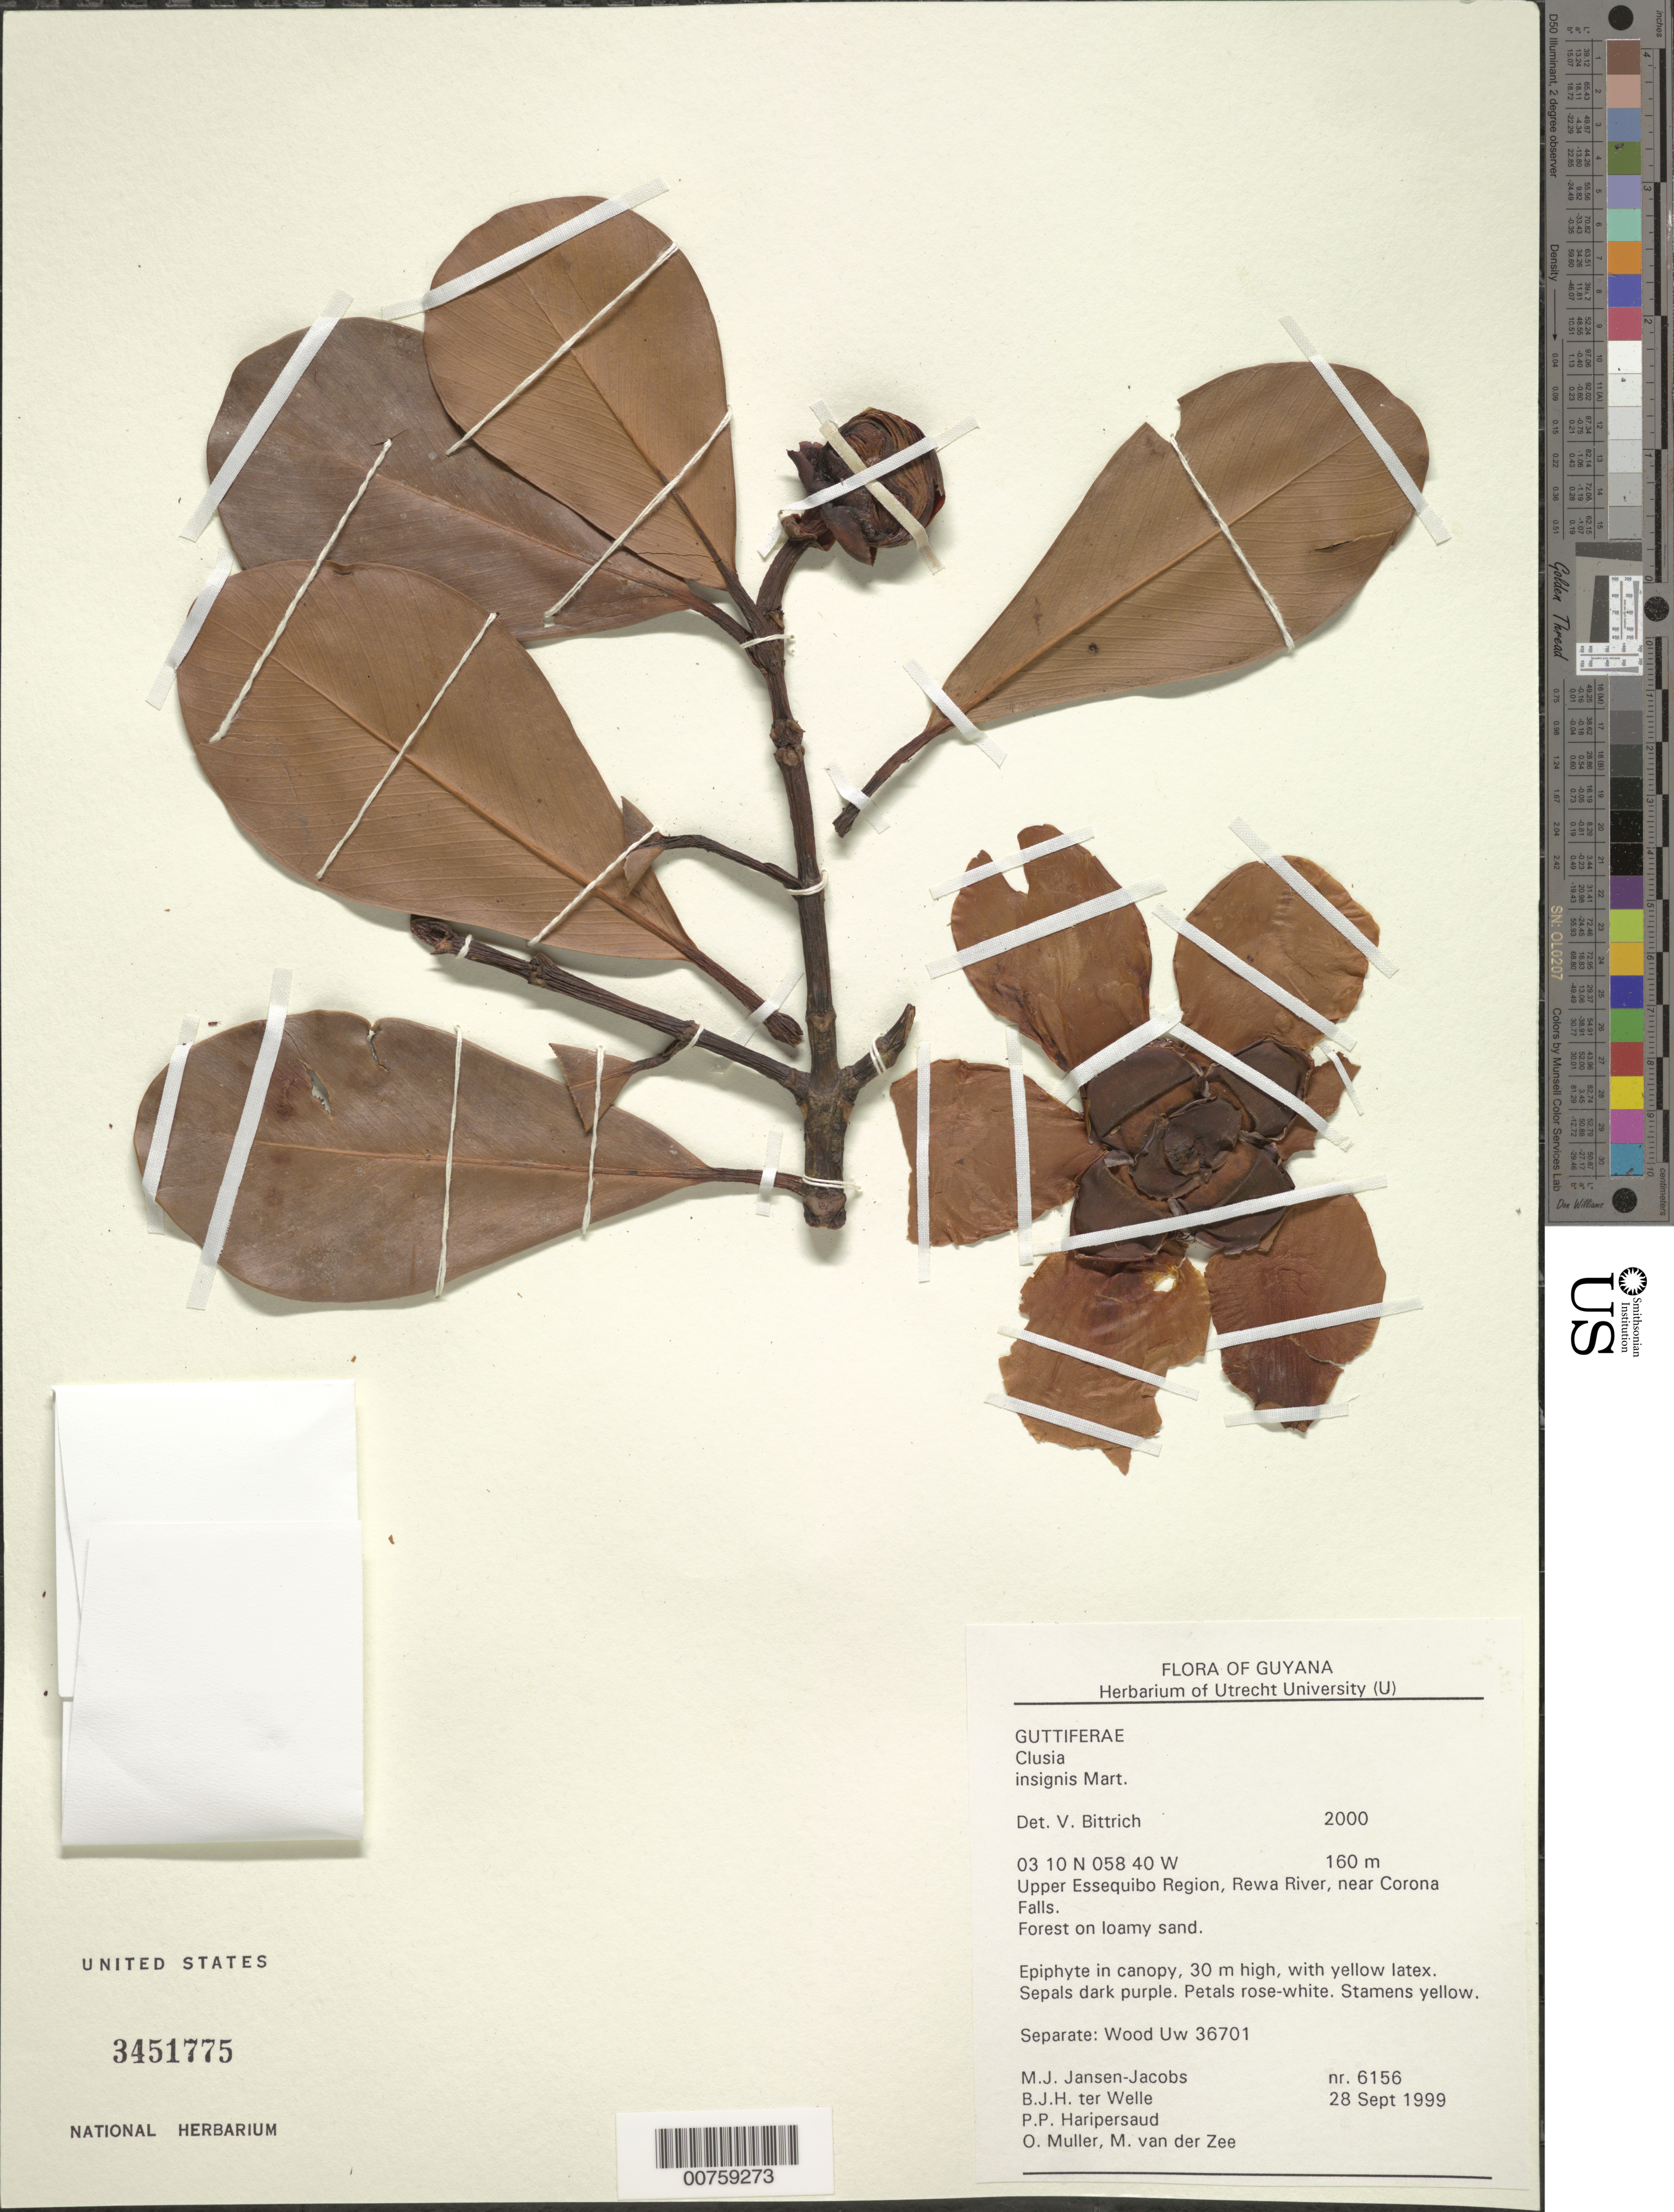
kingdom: Plantae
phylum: Tracheophyta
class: Magnoliopsida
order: Malpighiales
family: Clusiaceae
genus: Clusia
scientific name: Clusia insignis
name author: Mart.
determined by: Bittrich, V.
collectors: M. J. Jansen-Jacobs, B. Welle, P. Haripersaud, O. Muller & M. van der Zee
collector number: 6156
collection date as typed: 28-Sep-99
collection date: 1999-09-28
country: Guyana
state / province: U. Takutu-U. Essequibo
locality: Rewa River, near Corona Falls, Upper Essequibo Region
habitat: Forest on loamy sand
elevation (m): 160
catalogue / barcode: US 3451775